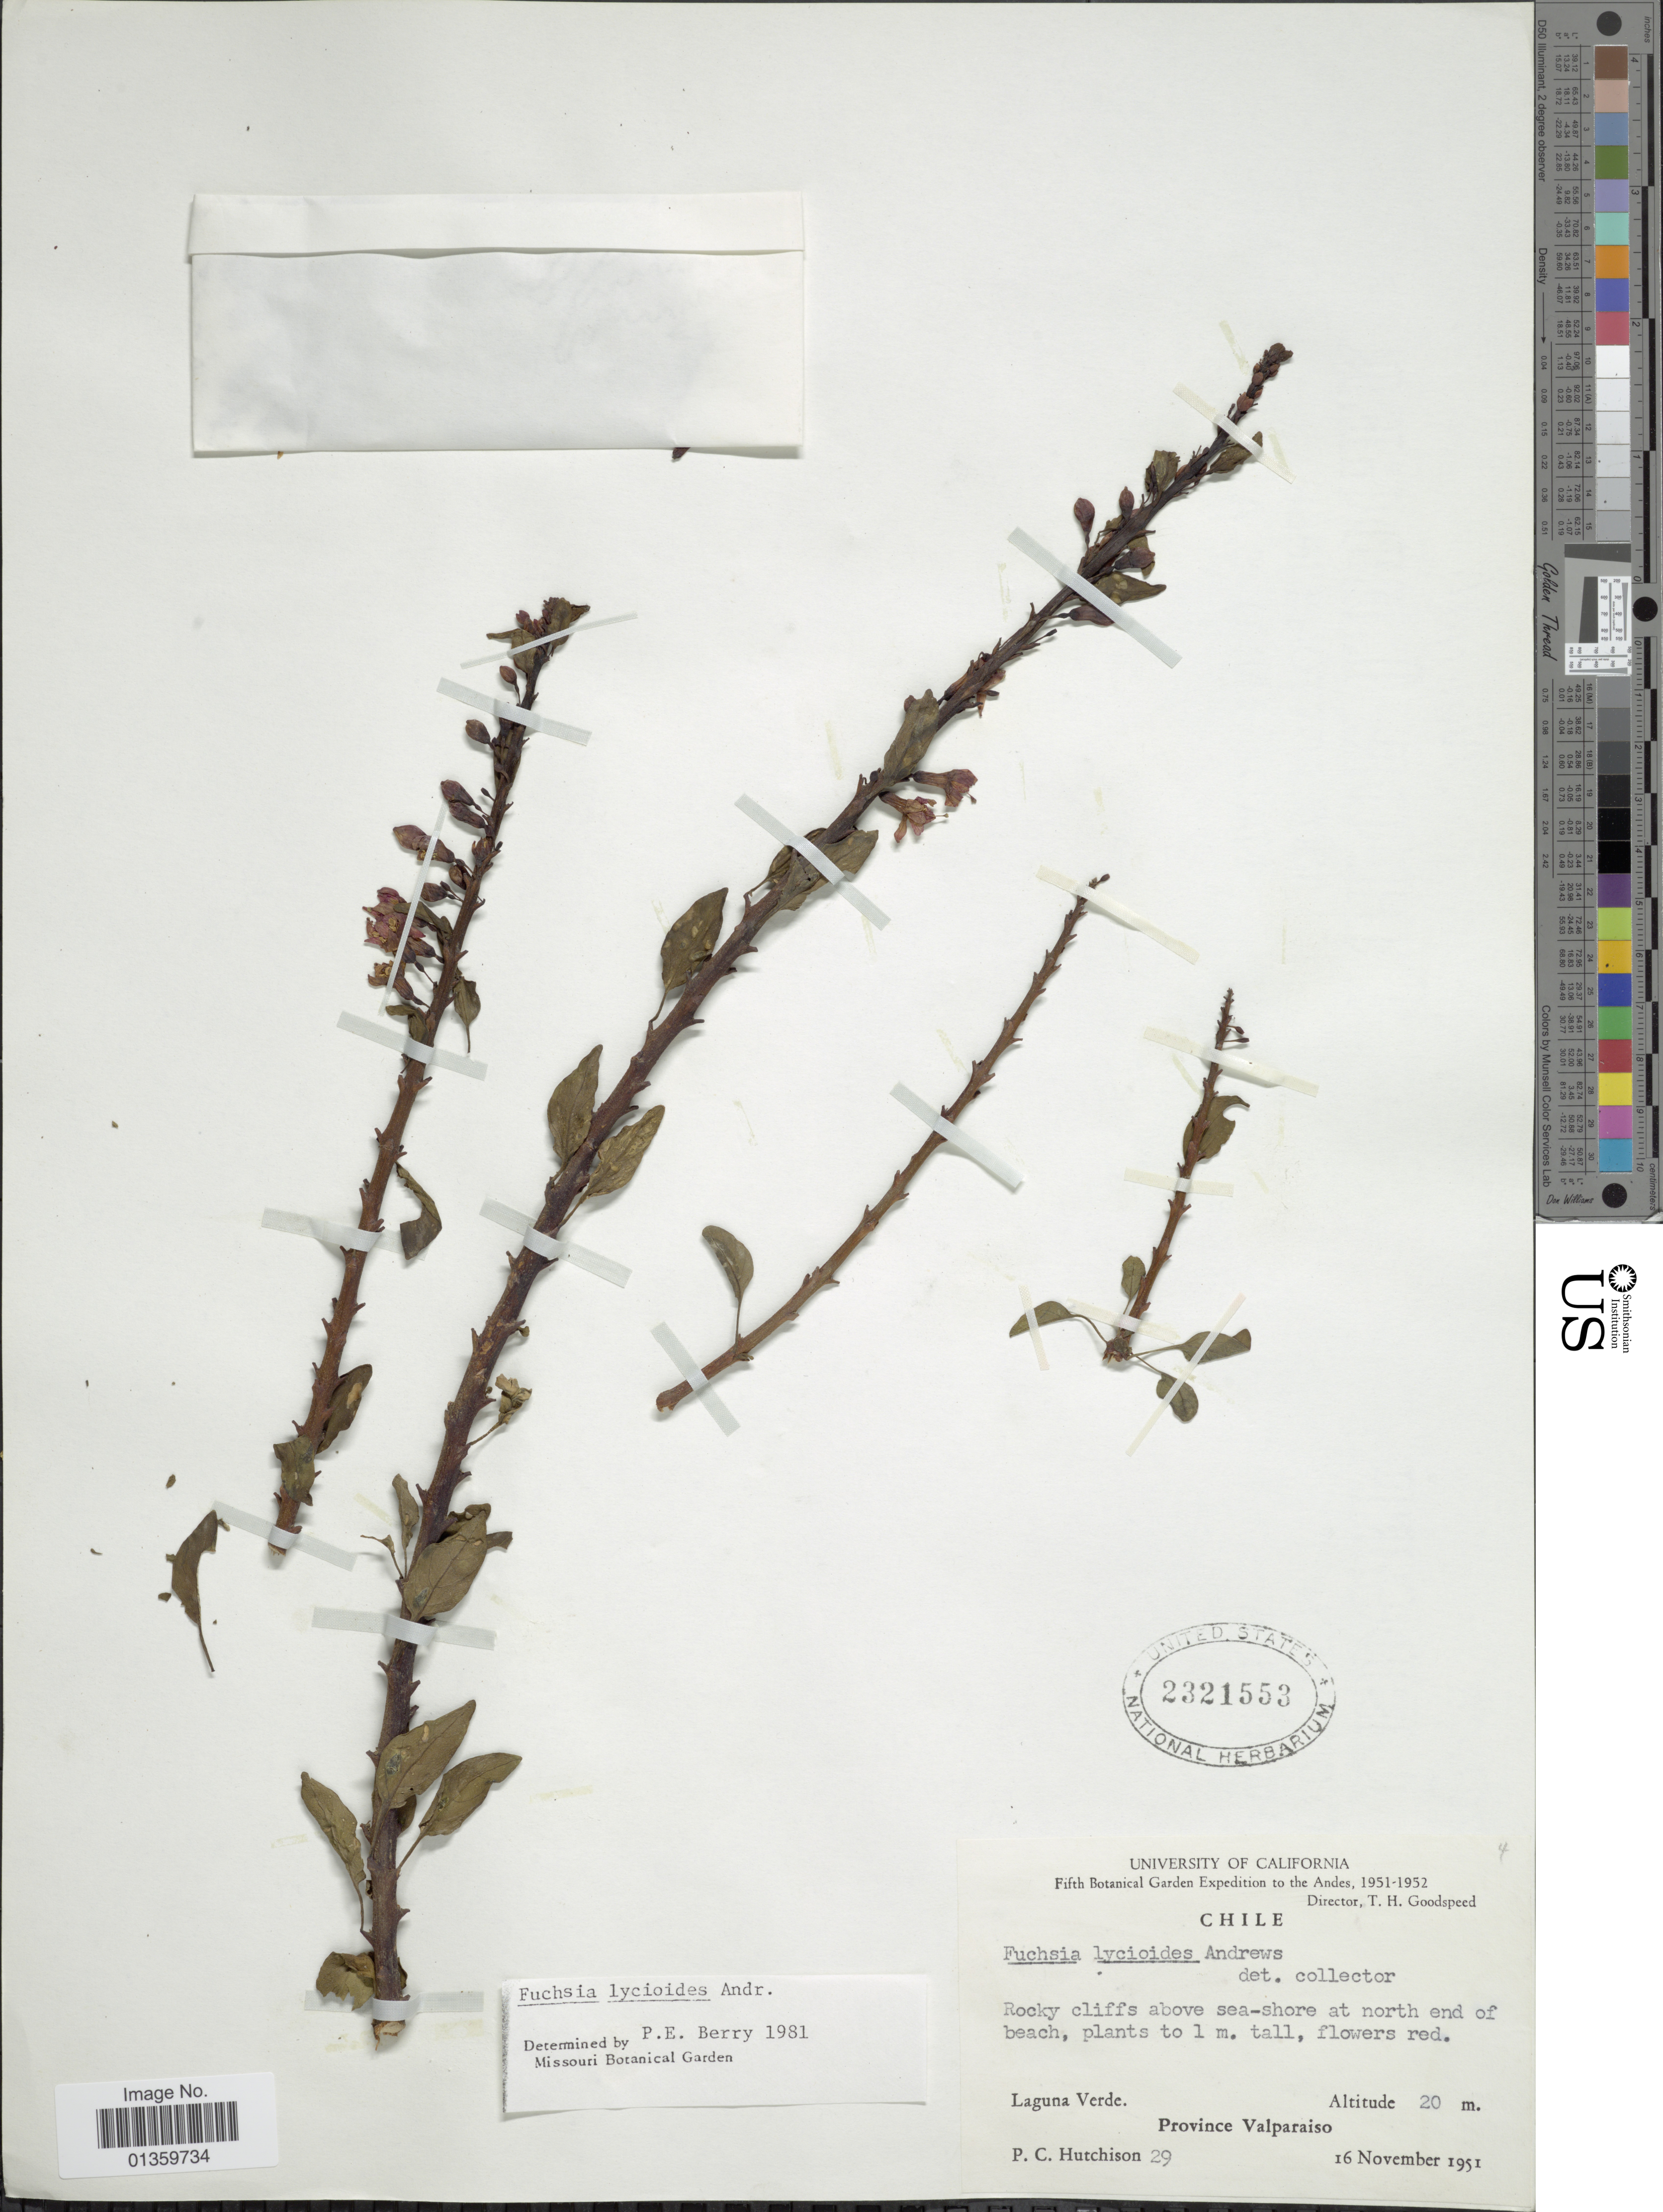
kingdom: Plantae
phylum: Tracheophyta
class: Magnoliopsida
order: Myrtales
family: Onagraceae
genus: Fuchsia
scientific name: Fuchsia lycioides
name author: Andrews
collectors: P. C. Hutchison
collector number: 29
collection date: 1951-11-16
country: Chile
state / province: Valparaiso (V)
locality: Rocky cliffs above sea-shore at north end of beach, Laguna Verde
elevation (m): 20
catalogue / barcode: US 2321553